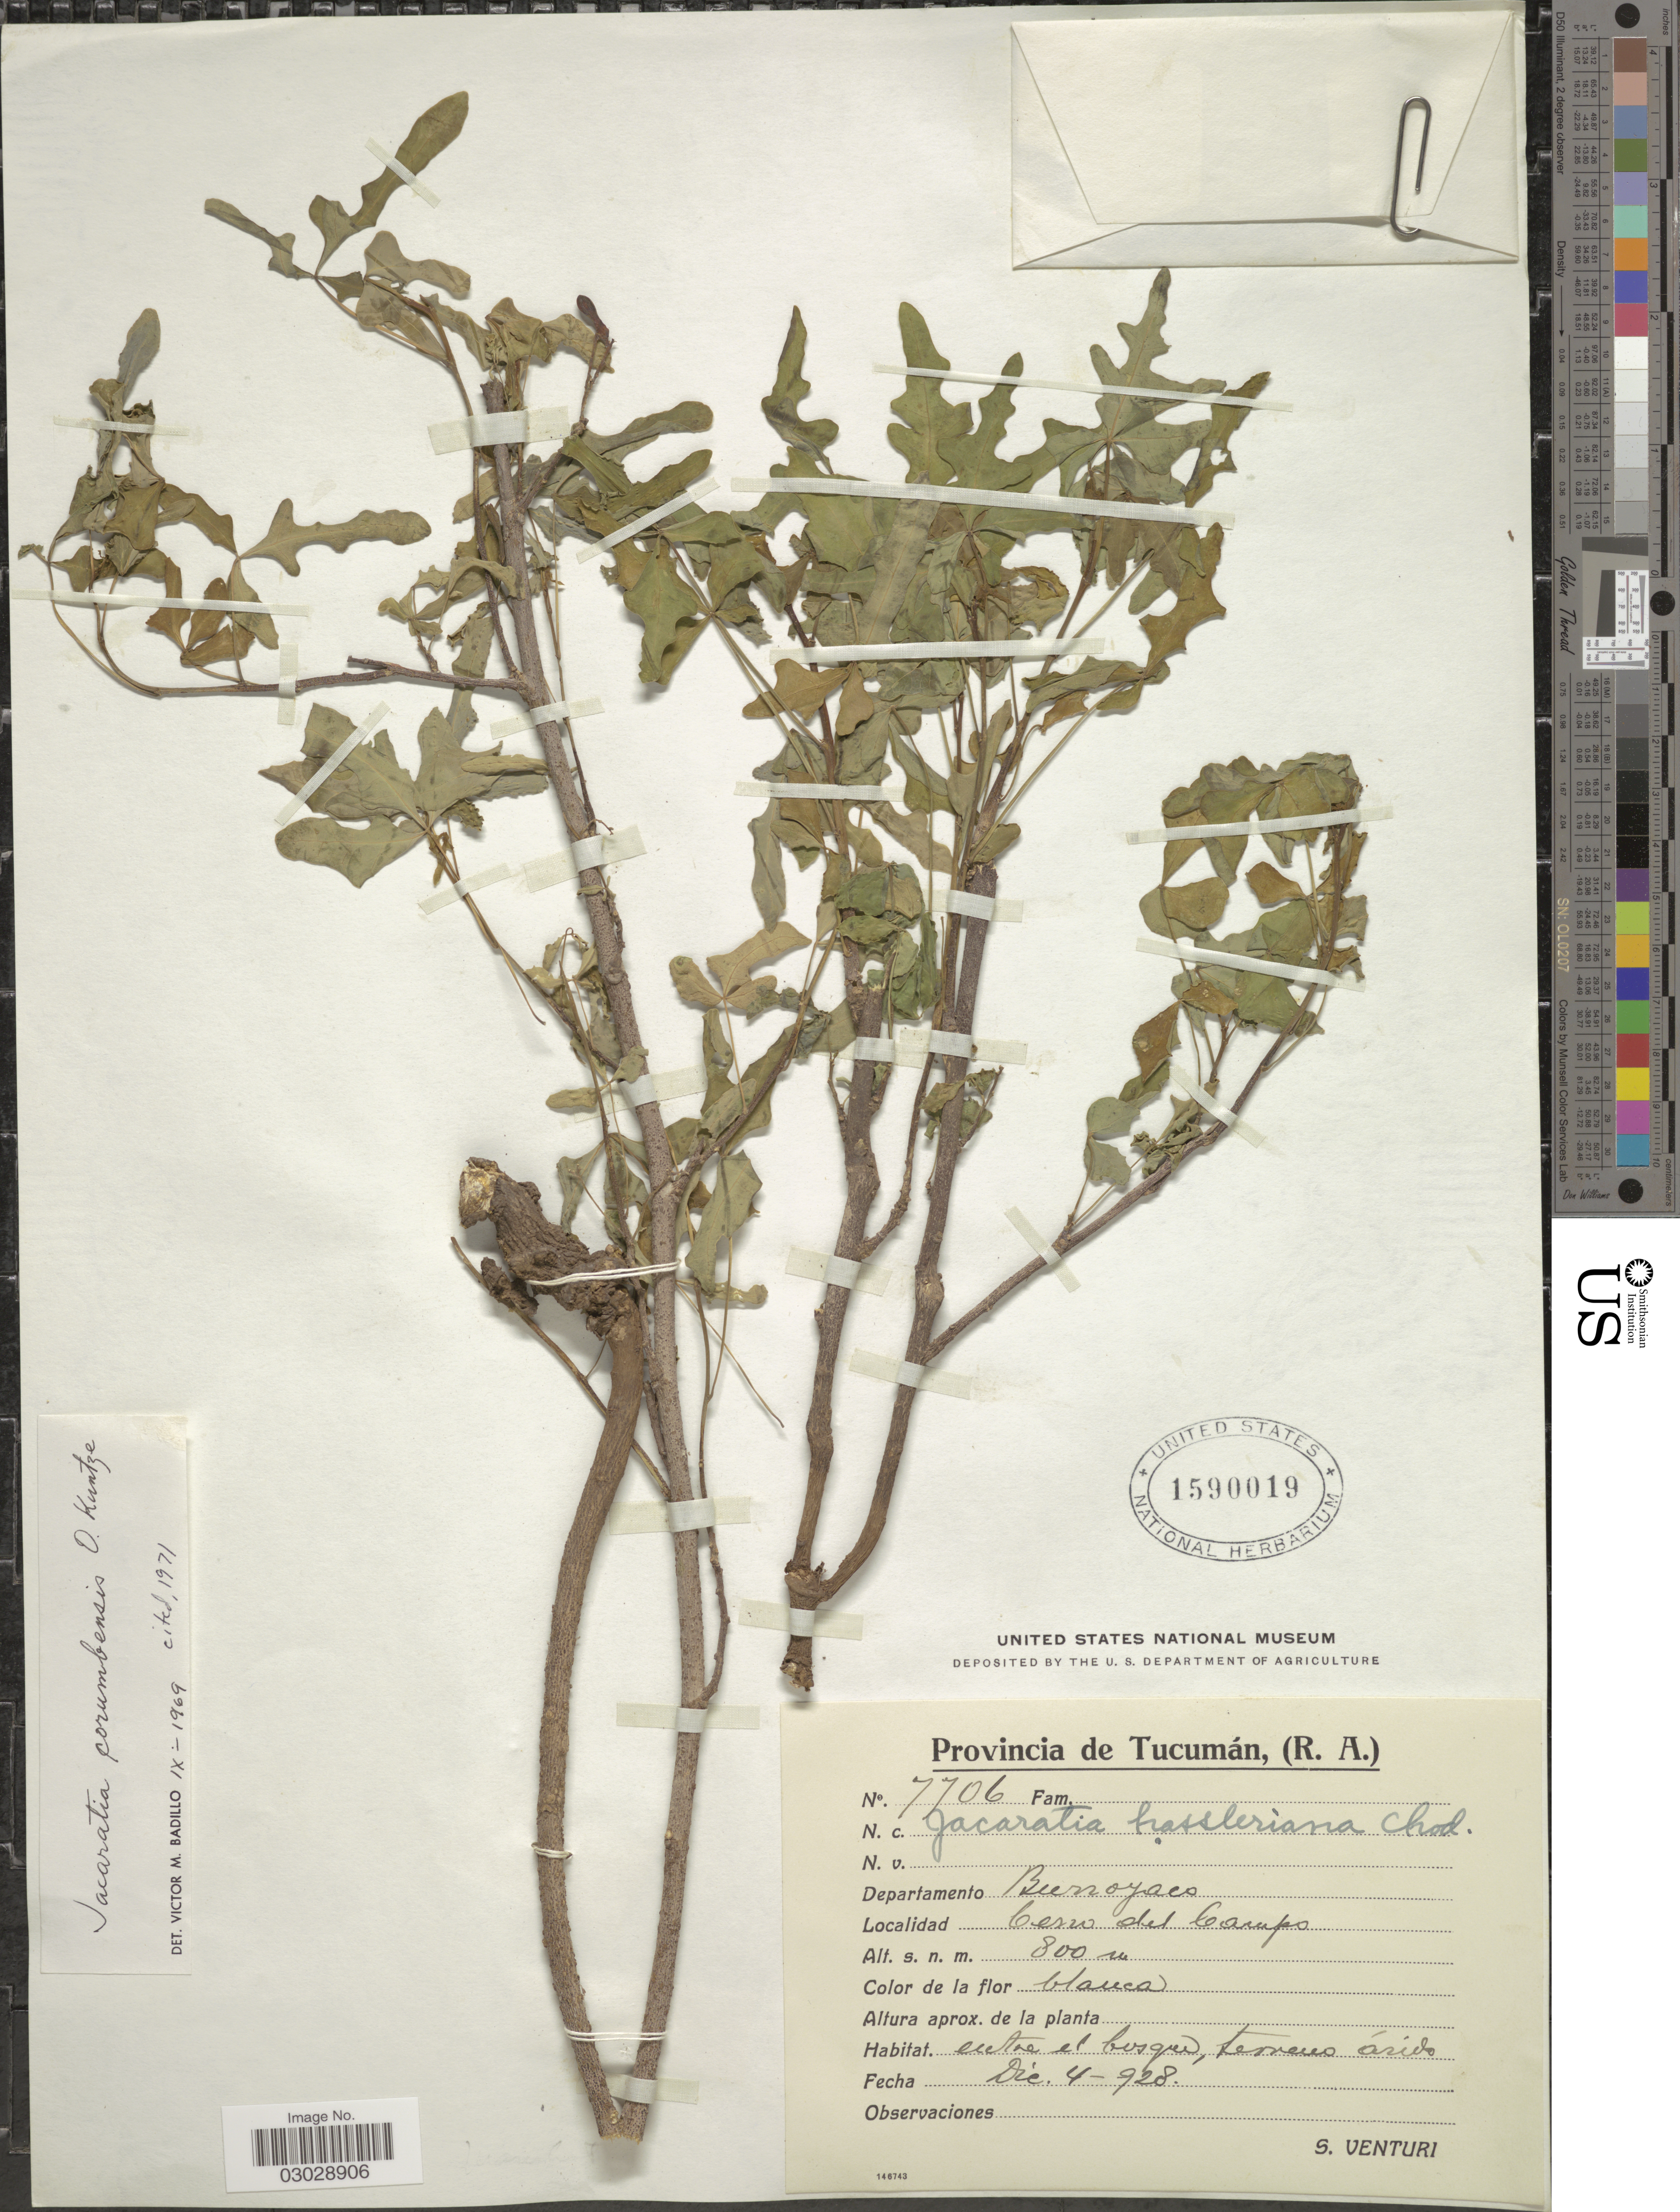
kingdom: Plantae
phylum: Tracheophyta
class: Magnoliopsida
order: Brassicales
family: Caricaceae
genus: Jacaratia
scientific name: Jacaratia corumbensis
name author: Kuntze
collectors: S. Venturi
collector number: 7706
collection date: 1928-12-04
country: Argentina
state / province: Tucuman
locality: Departamento Burroyaco. Cerro del Campo.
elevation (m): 800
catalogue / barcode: US 1590019